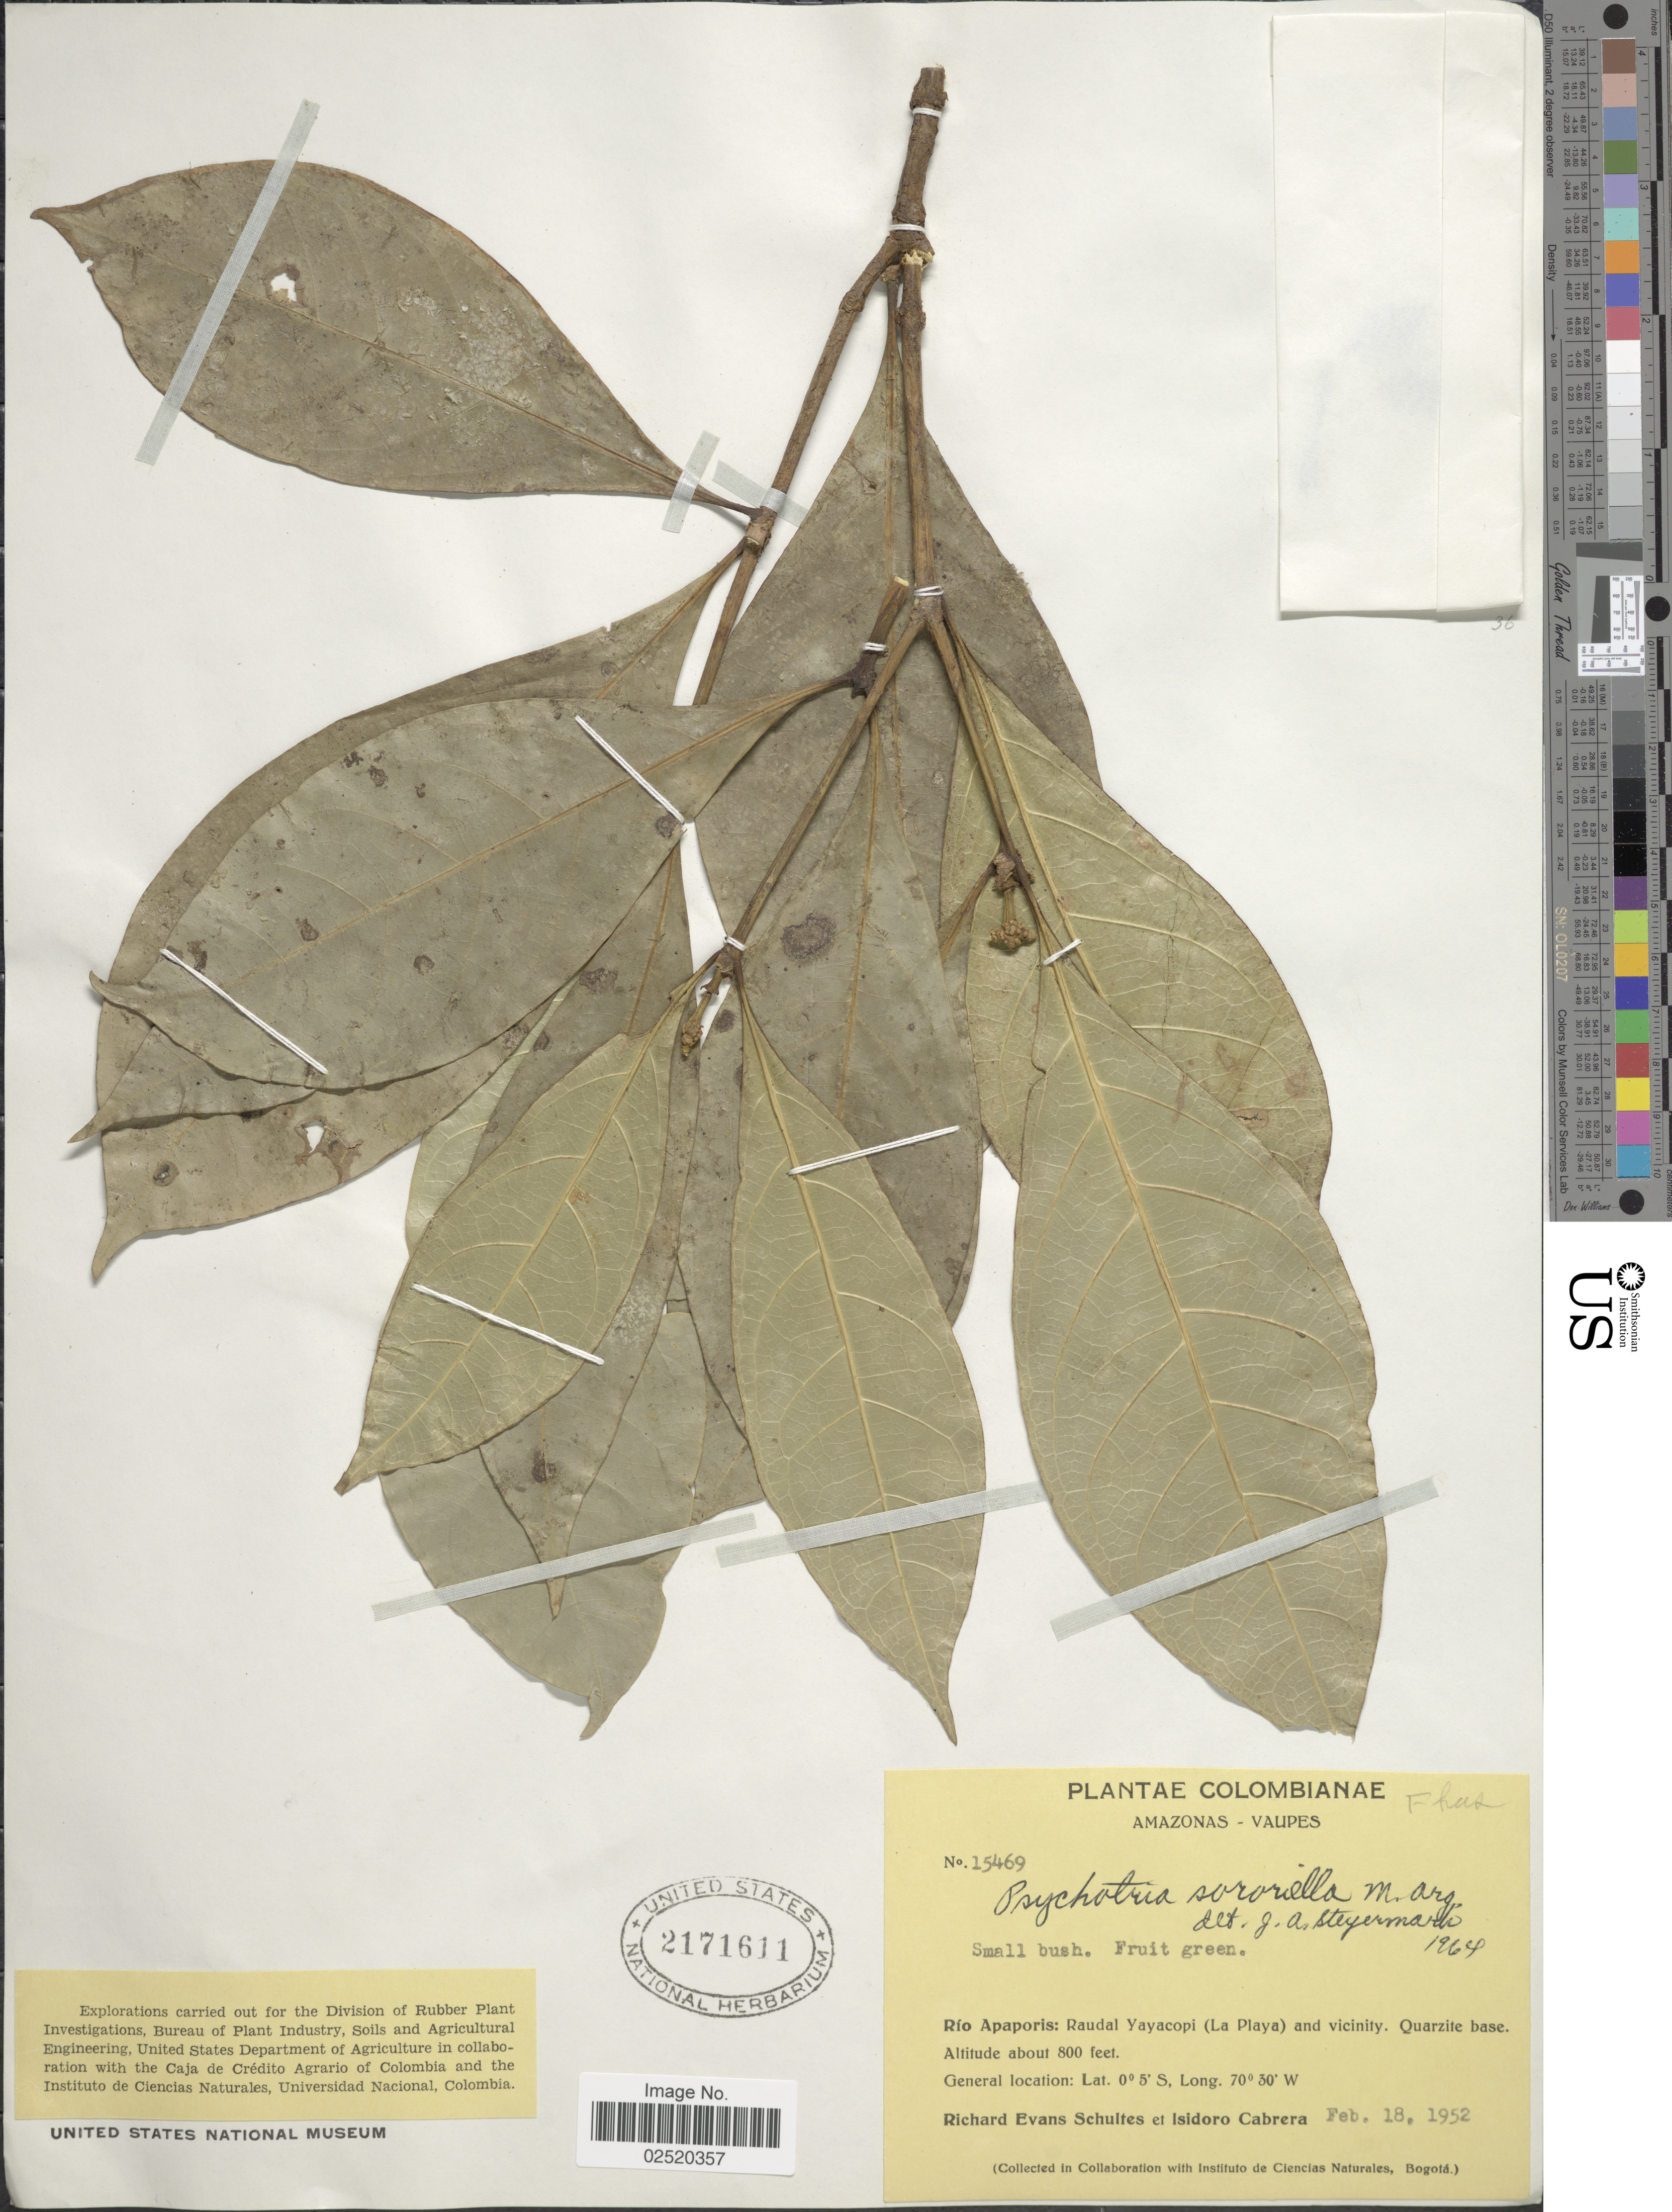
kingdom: Plantae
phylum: Tracheophyta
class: Magnoliopsida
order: Gentianales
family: Rubiaceae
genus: Psychotria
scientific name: Psychotria sororiella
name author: Müll. Arg.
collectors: R. E. Schultes & I. Cabrera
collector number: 15469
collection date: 1952-02-18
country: Colombia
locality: Amazonas-Vaupes, Rio Apaporis: Raudal Yayacopi (La Playa) and vicinity, Quarzite base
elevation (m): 244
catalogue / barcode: US 2171611